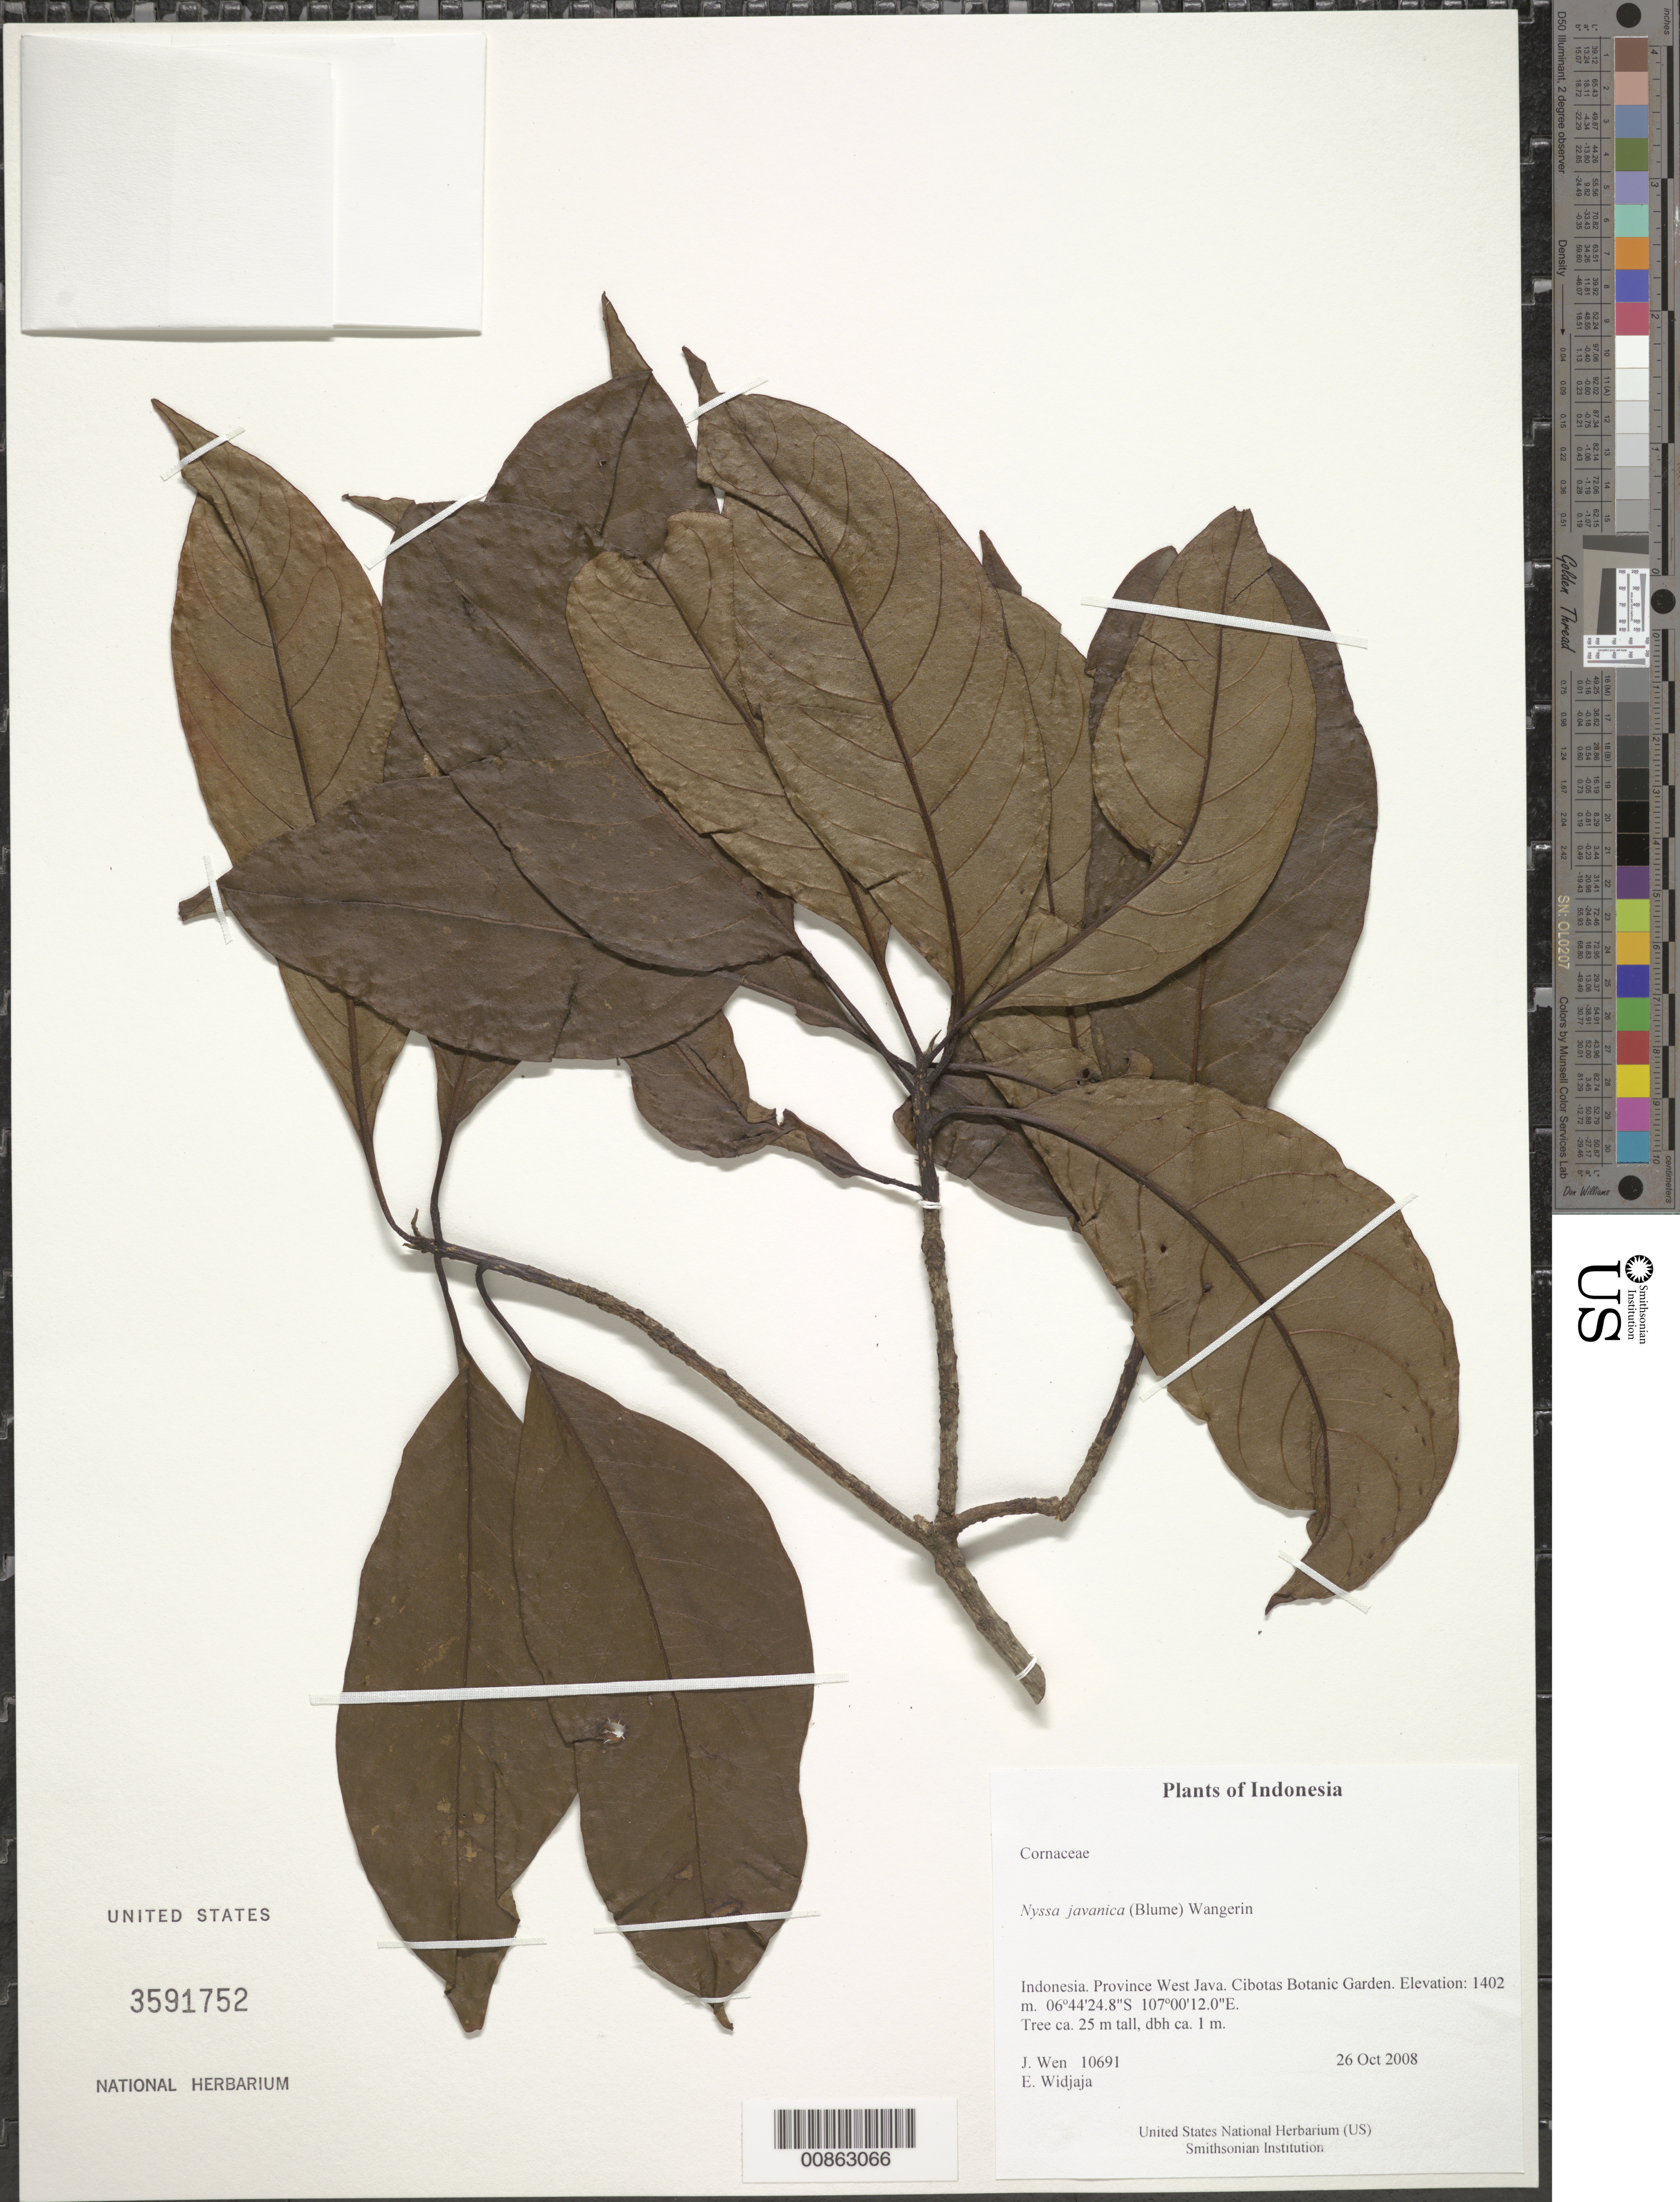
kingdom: Plantae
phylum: Tracheophyta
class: Magnoliopsida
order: Cornales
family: Nyssaceae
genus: Nyssa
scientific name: Nyssa javanica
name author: (Blume) Wangerin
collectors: J. Wen & E. A. Widjaja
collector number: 10691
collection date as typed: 26 Oct 2008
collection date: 2008-10-26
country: Indonesia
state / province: Java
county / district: Jawa Barat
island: Java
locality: Cibotas Botanic Garden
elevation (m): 1402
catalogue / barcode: US 3591752